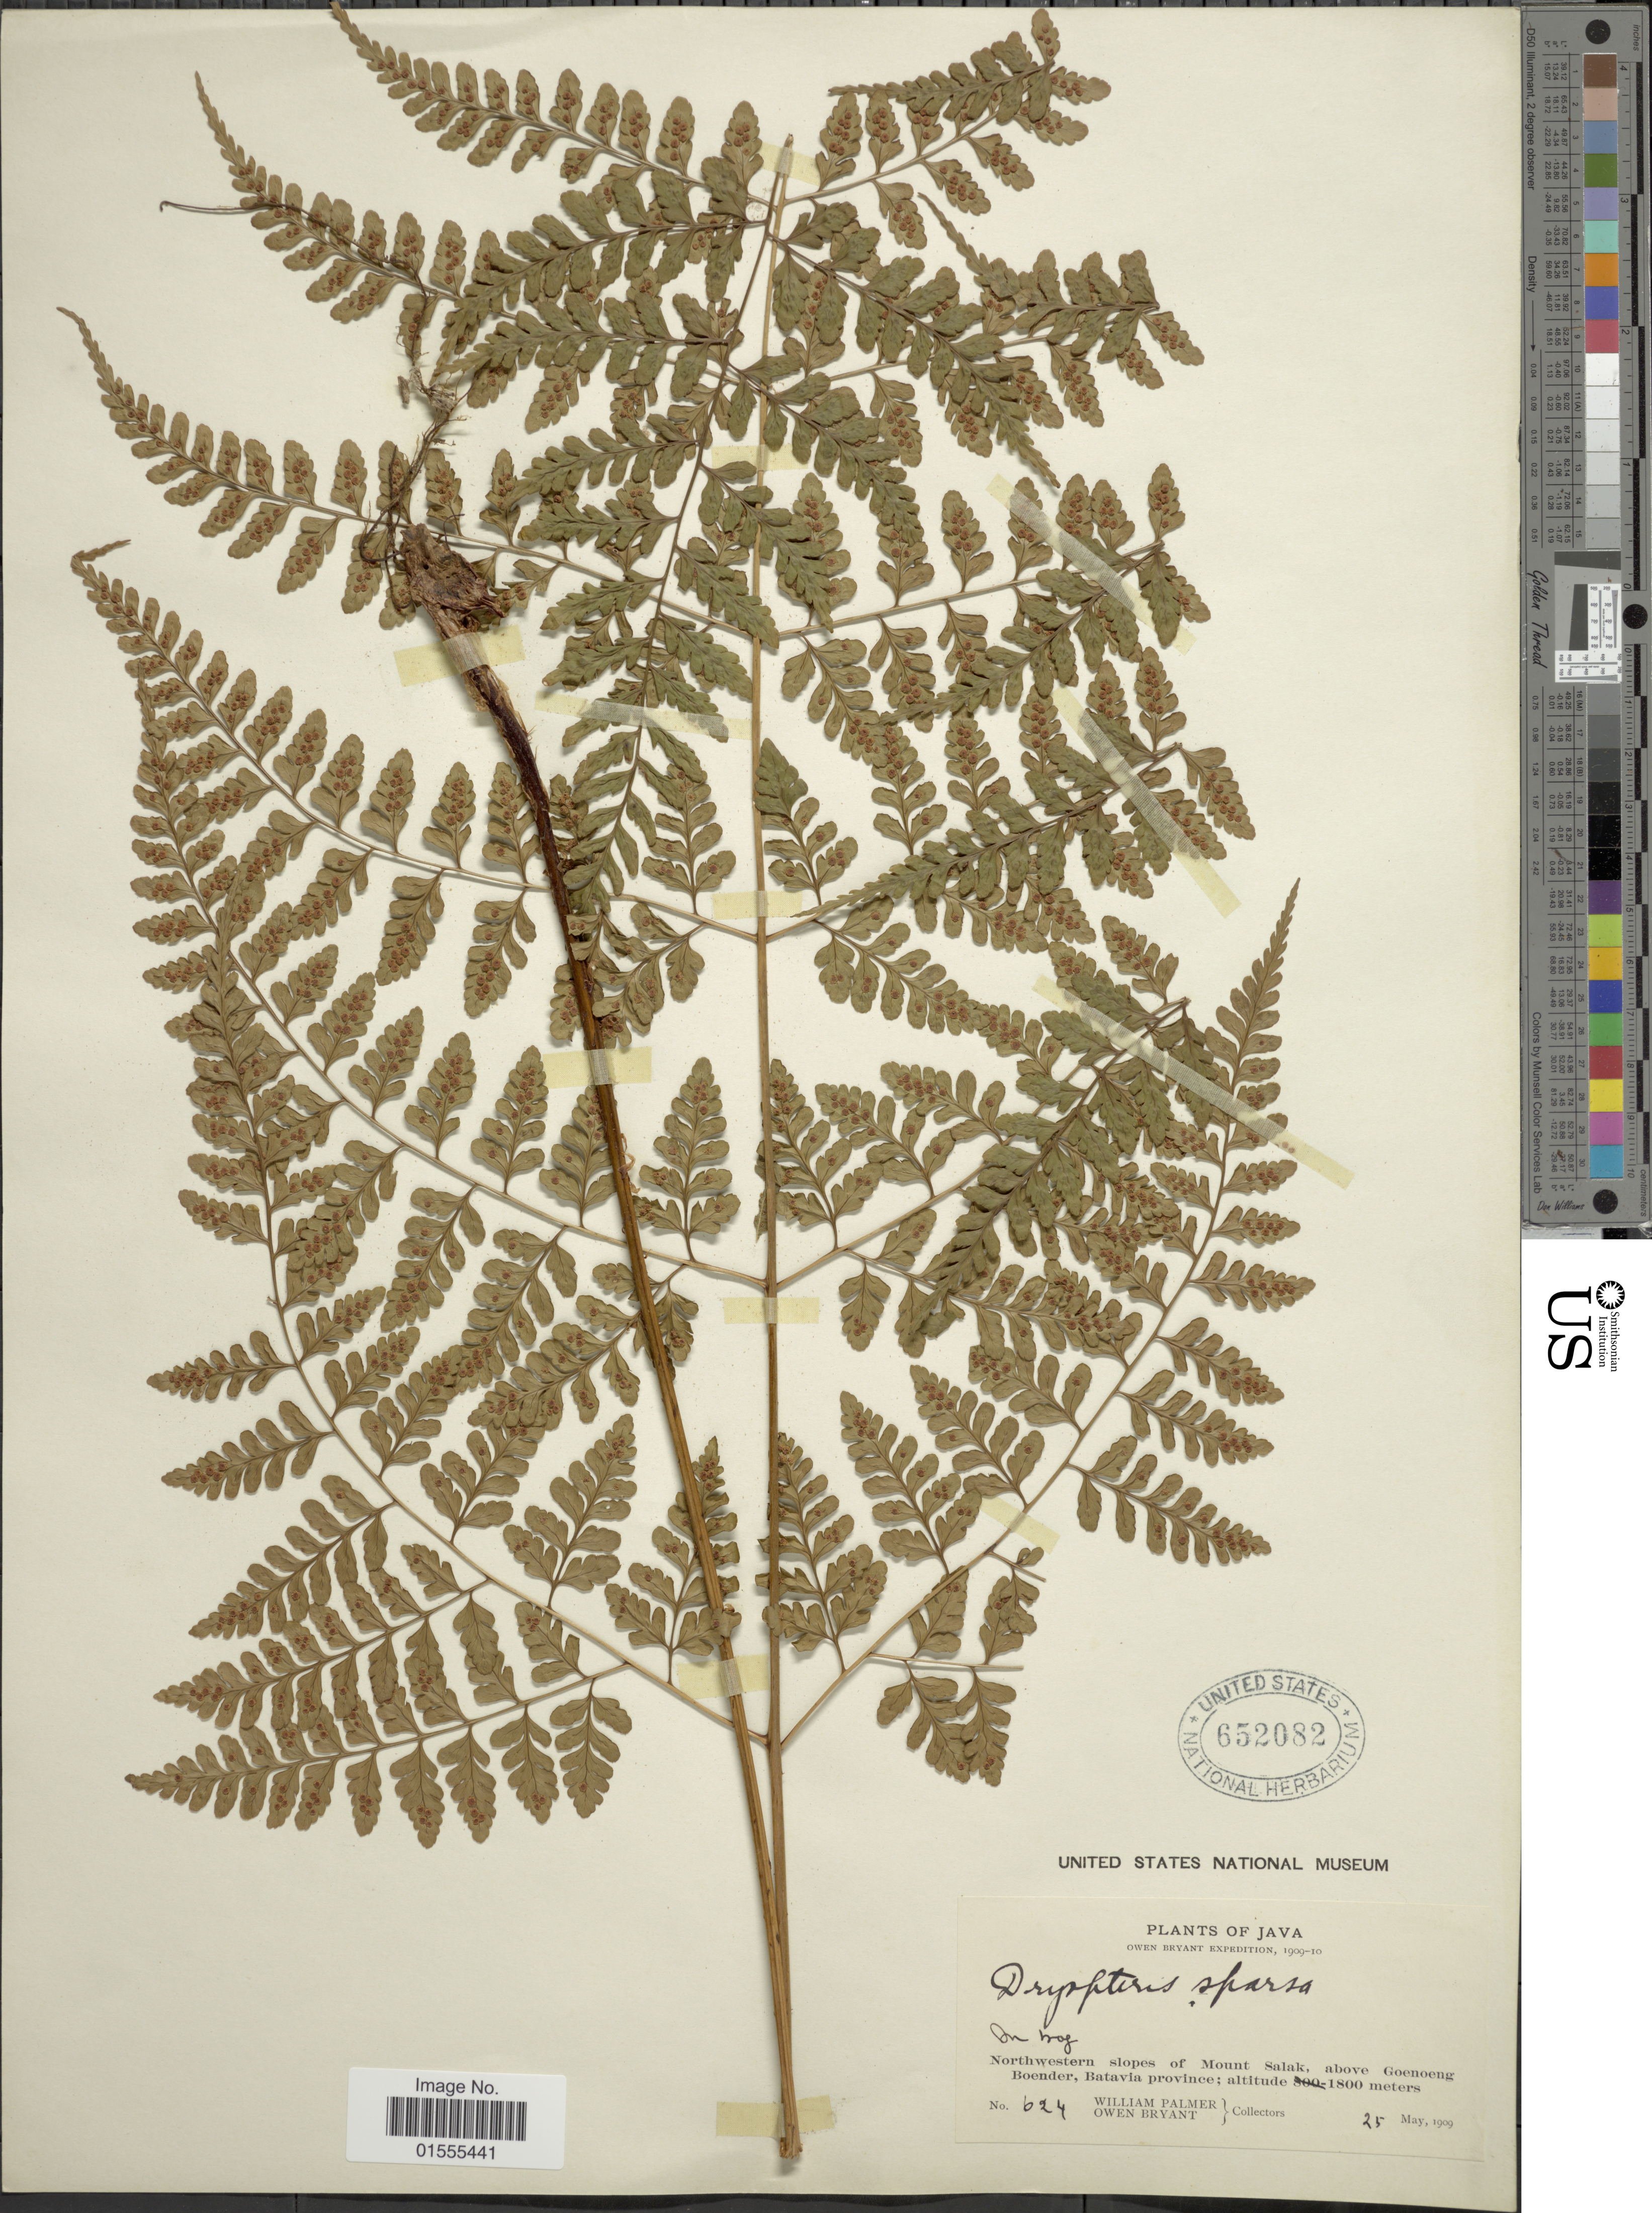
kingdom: Plantae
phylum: Tracheophyta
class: Polypodiopsida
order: Polypodiales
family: Dryopteridaceae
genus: Dryopteris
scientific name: Dryopteris sparsa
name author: (D. Don) Kuntze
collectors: W. Palmer & O. Bryant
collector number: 624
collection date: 1909-05-25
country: Indonesia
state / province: Java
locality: Northwestern slopes of Mount Salak, above Goenoeng Boender, Batavia province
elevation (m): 1800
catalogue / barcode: US 652082